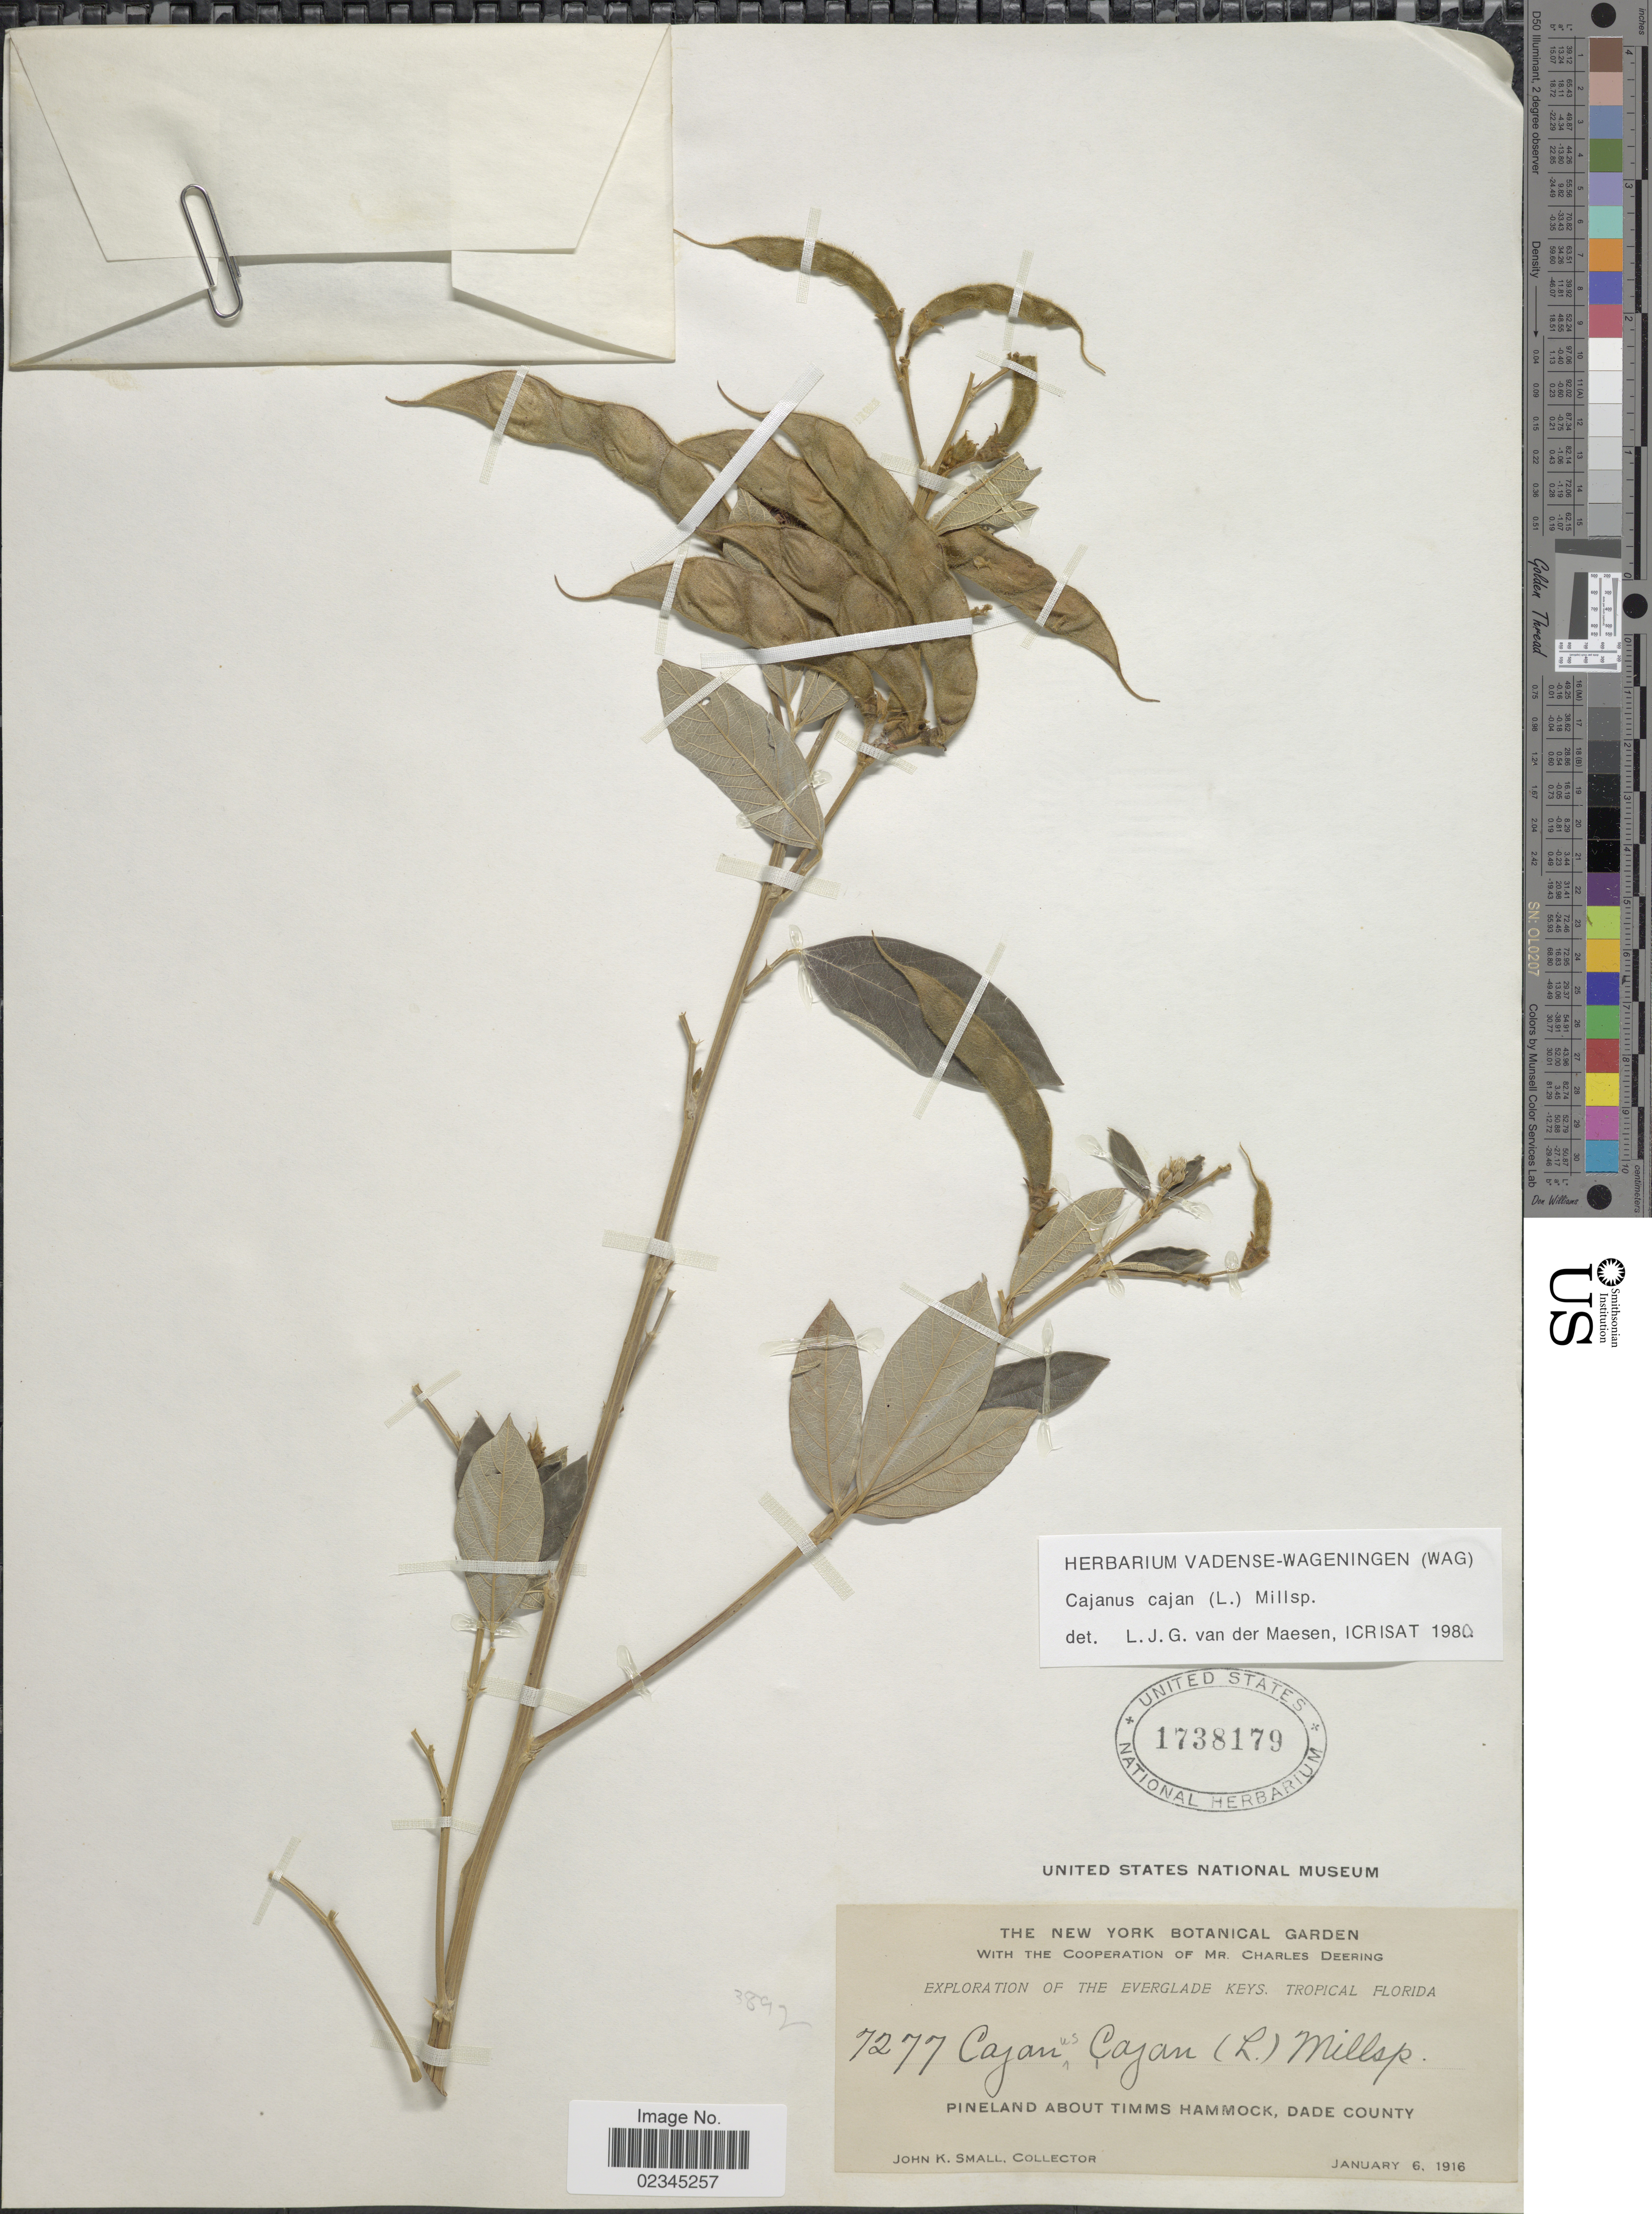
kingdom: Plantae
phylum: Tracheophyta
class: Magnoliopsida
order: Fabales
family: Fabaceae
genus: Cajanus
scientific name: Cajanus cajan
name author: (L.) Huth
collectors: J. K. Small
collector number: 7277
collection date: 1916-01-06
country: United States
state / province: Florida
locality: Everglade Keys. Tropical Florida. about Timms Hammock, Dade County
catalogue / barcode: US 1738179